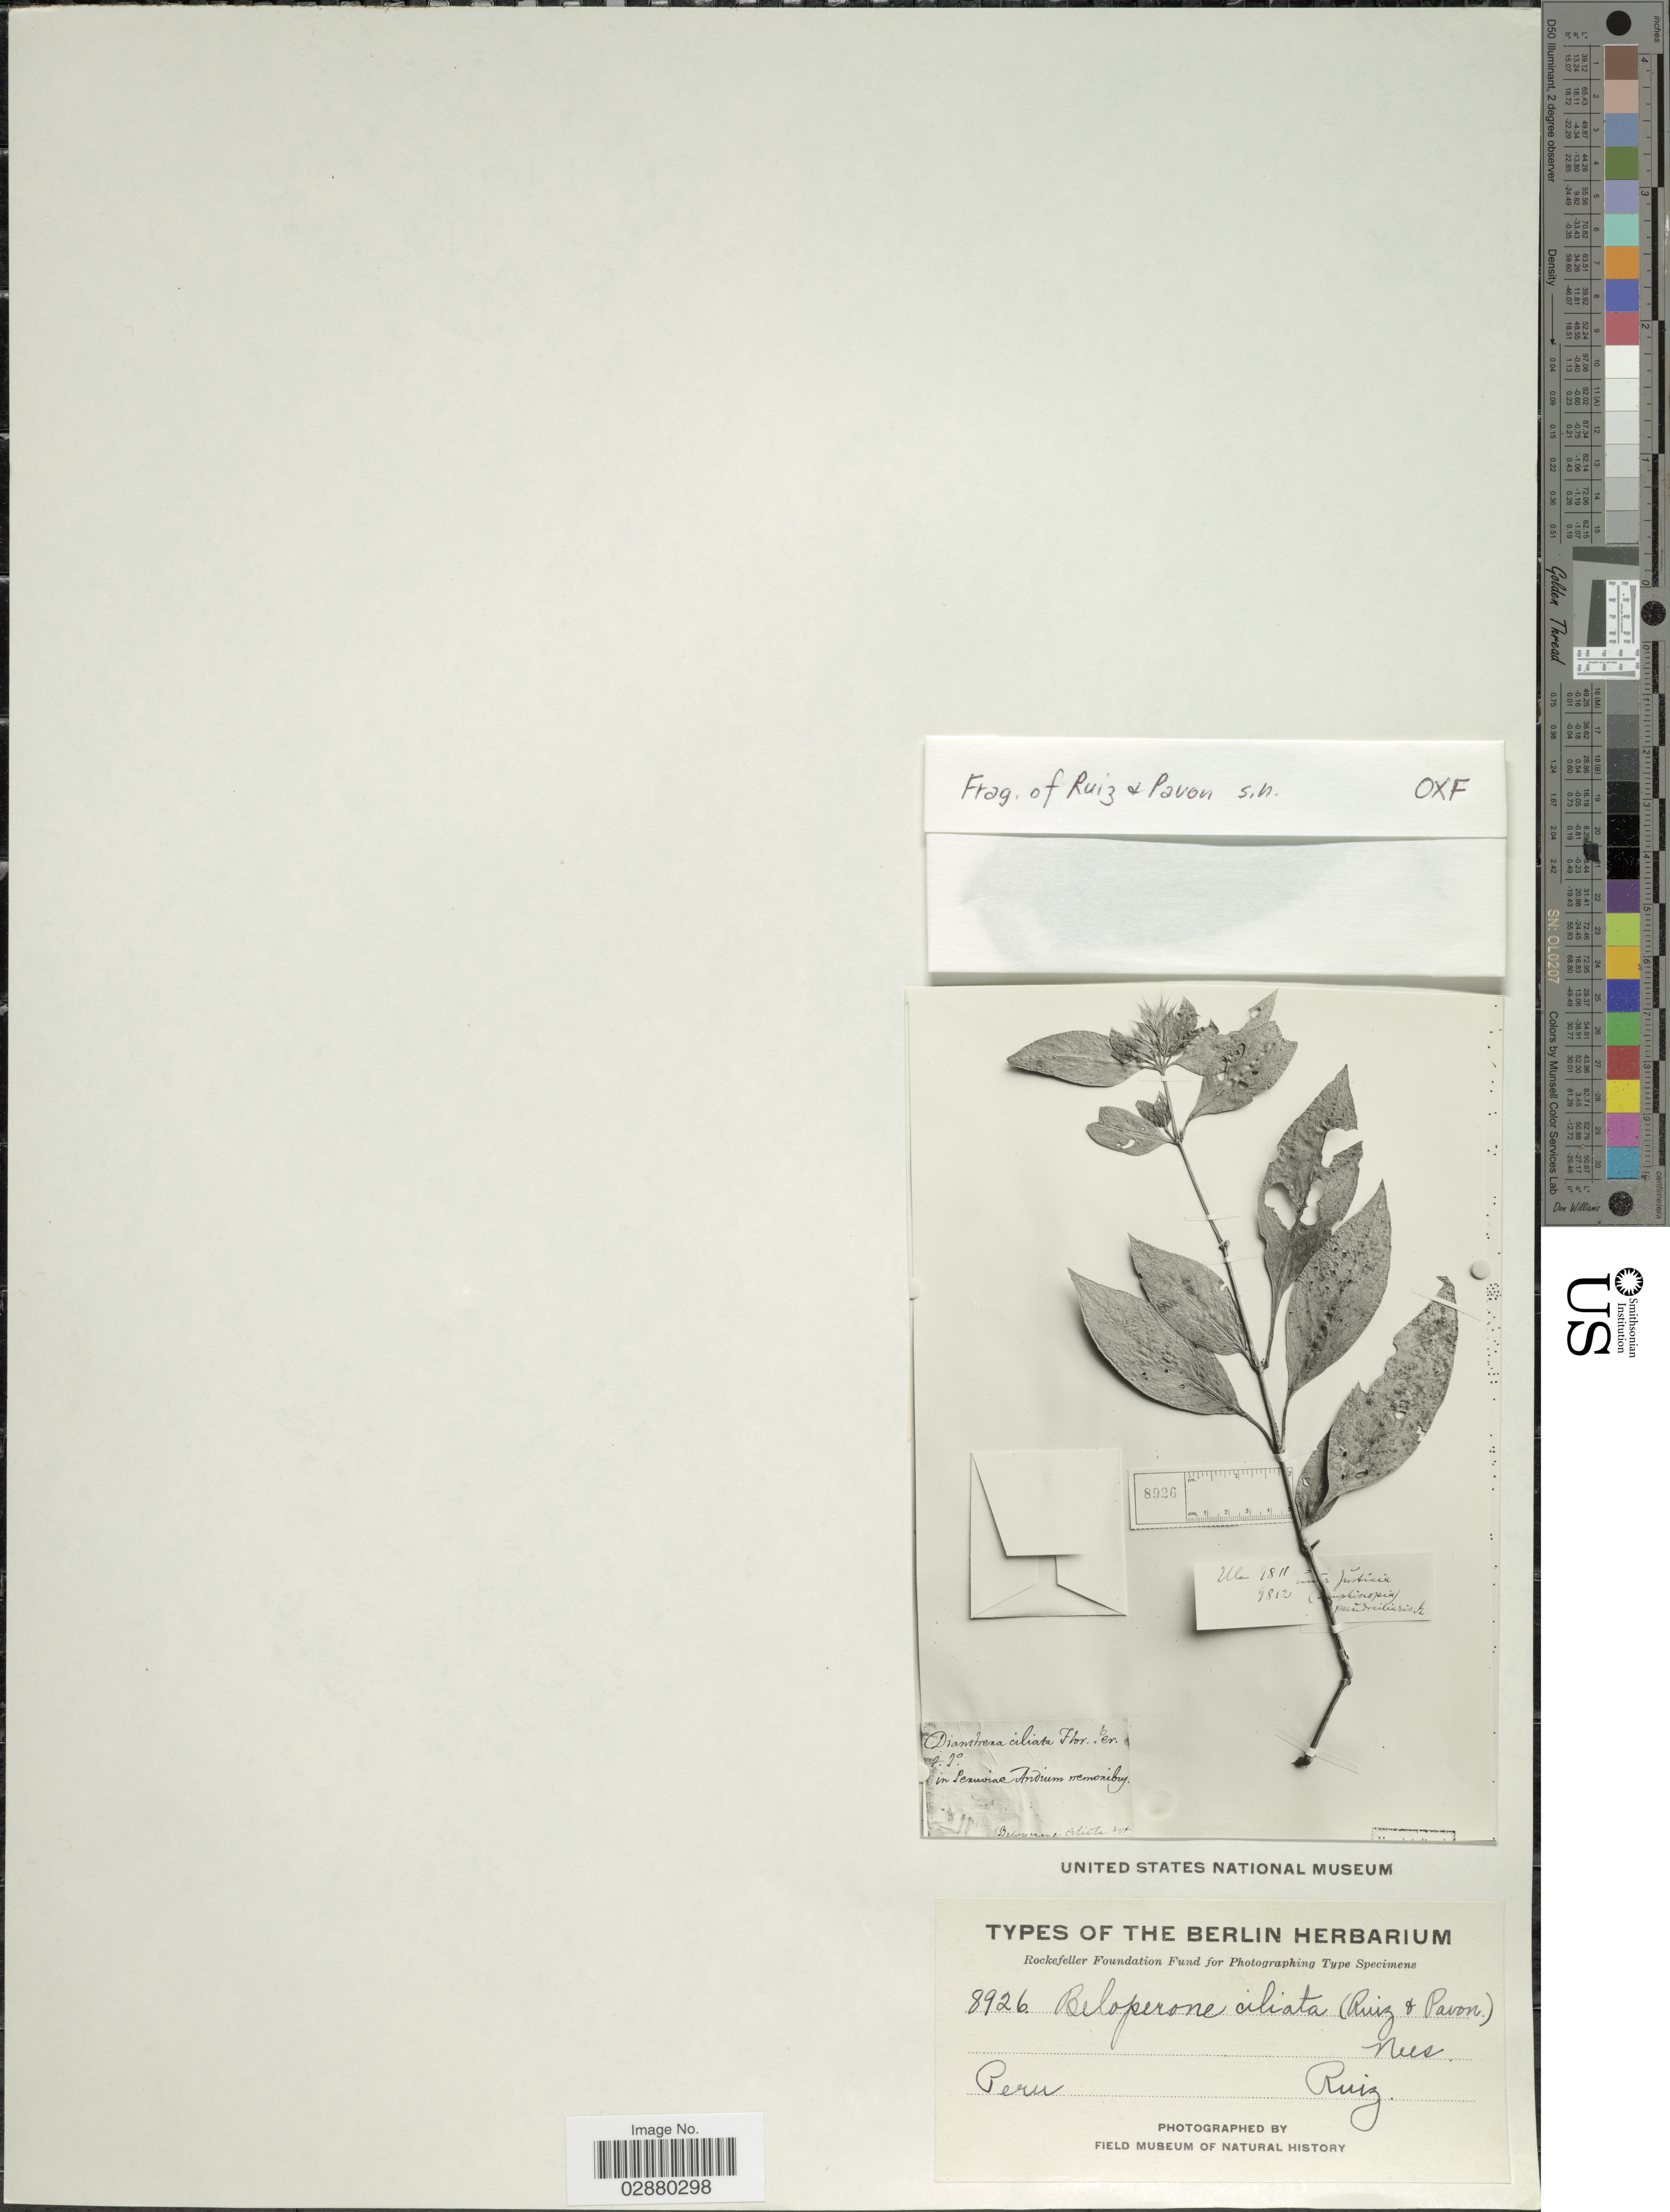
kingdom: Plantae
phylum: Tracheophyta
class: Magnoliopsida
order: Lamiales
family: Acanthaceae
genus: Justicia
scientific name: Justicia radicans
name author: Vahl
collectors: Ruiz, --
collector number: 8926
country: Peru